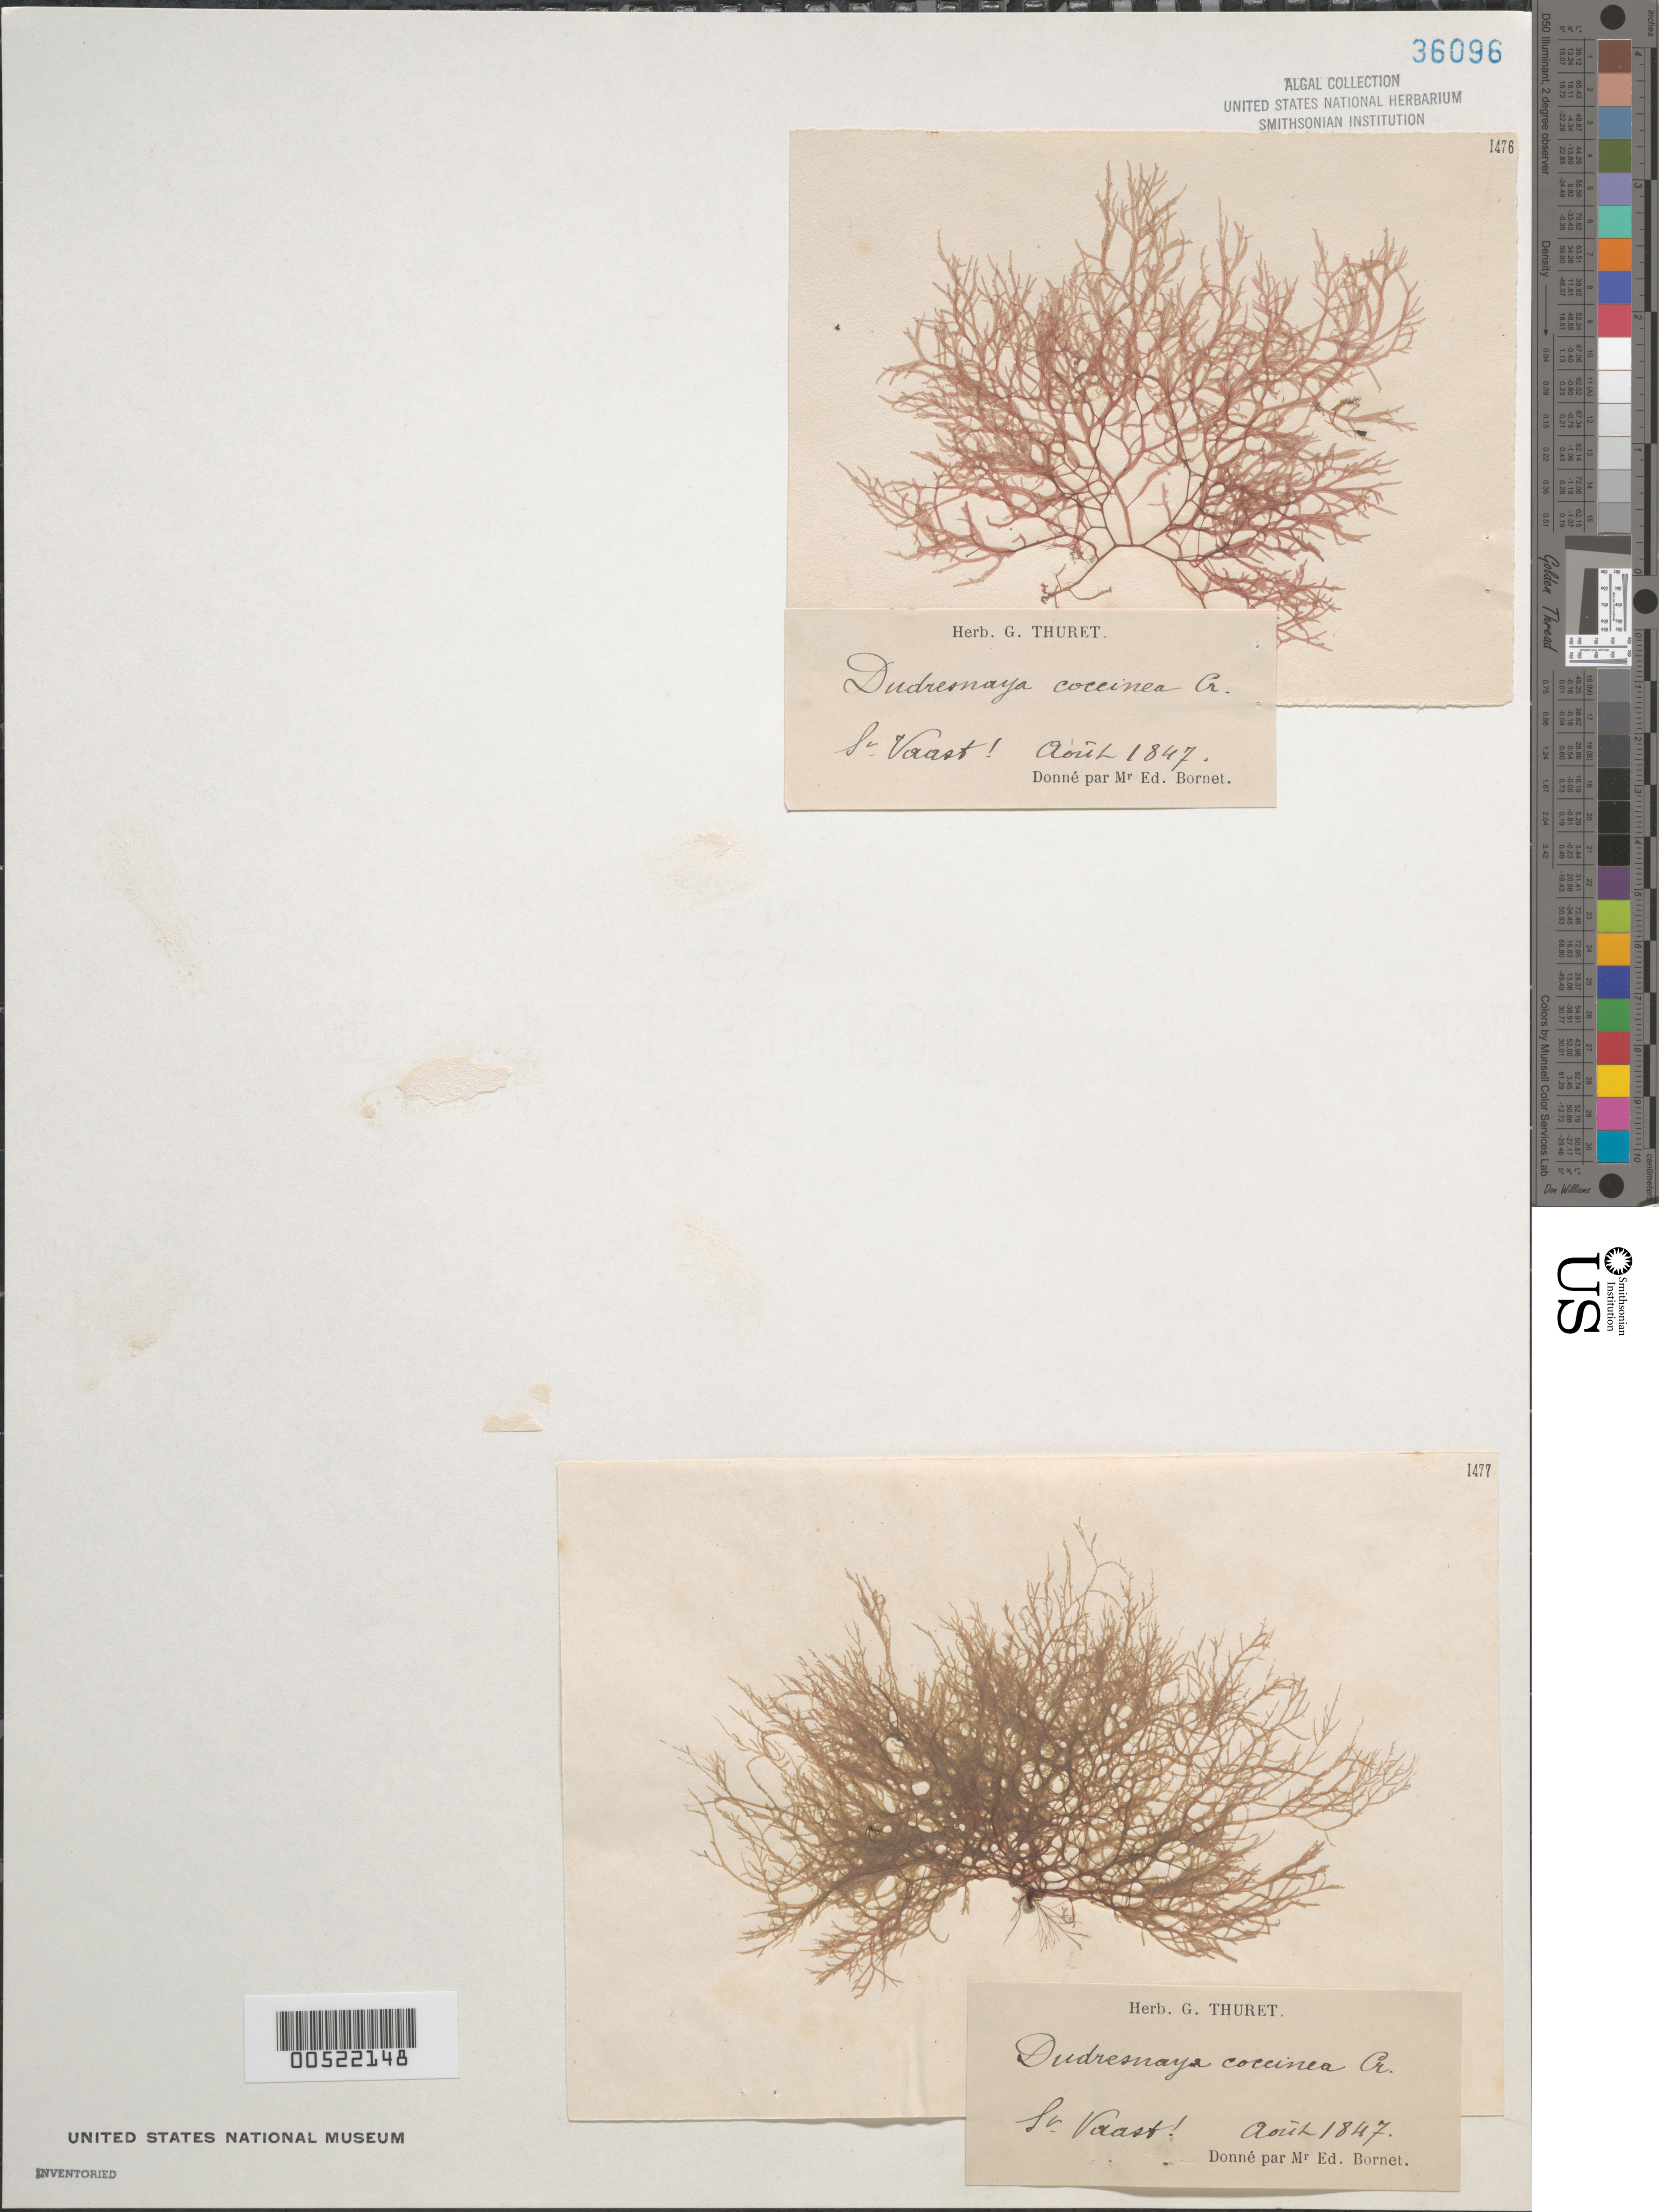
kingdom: Plantae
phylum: Rhodophyta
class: Florideophyceae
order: Gigartinales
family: Dumontiaceae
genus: Dudresnaya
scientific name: Dudresnaya verticillata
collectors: Thuret, G. (herbarium)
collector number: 1476 & 1477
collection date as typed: Aug 1847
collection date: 1847-08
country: France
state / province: Normandie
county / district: Manche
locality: St. vaast-la-hougue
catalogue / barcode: US 36096